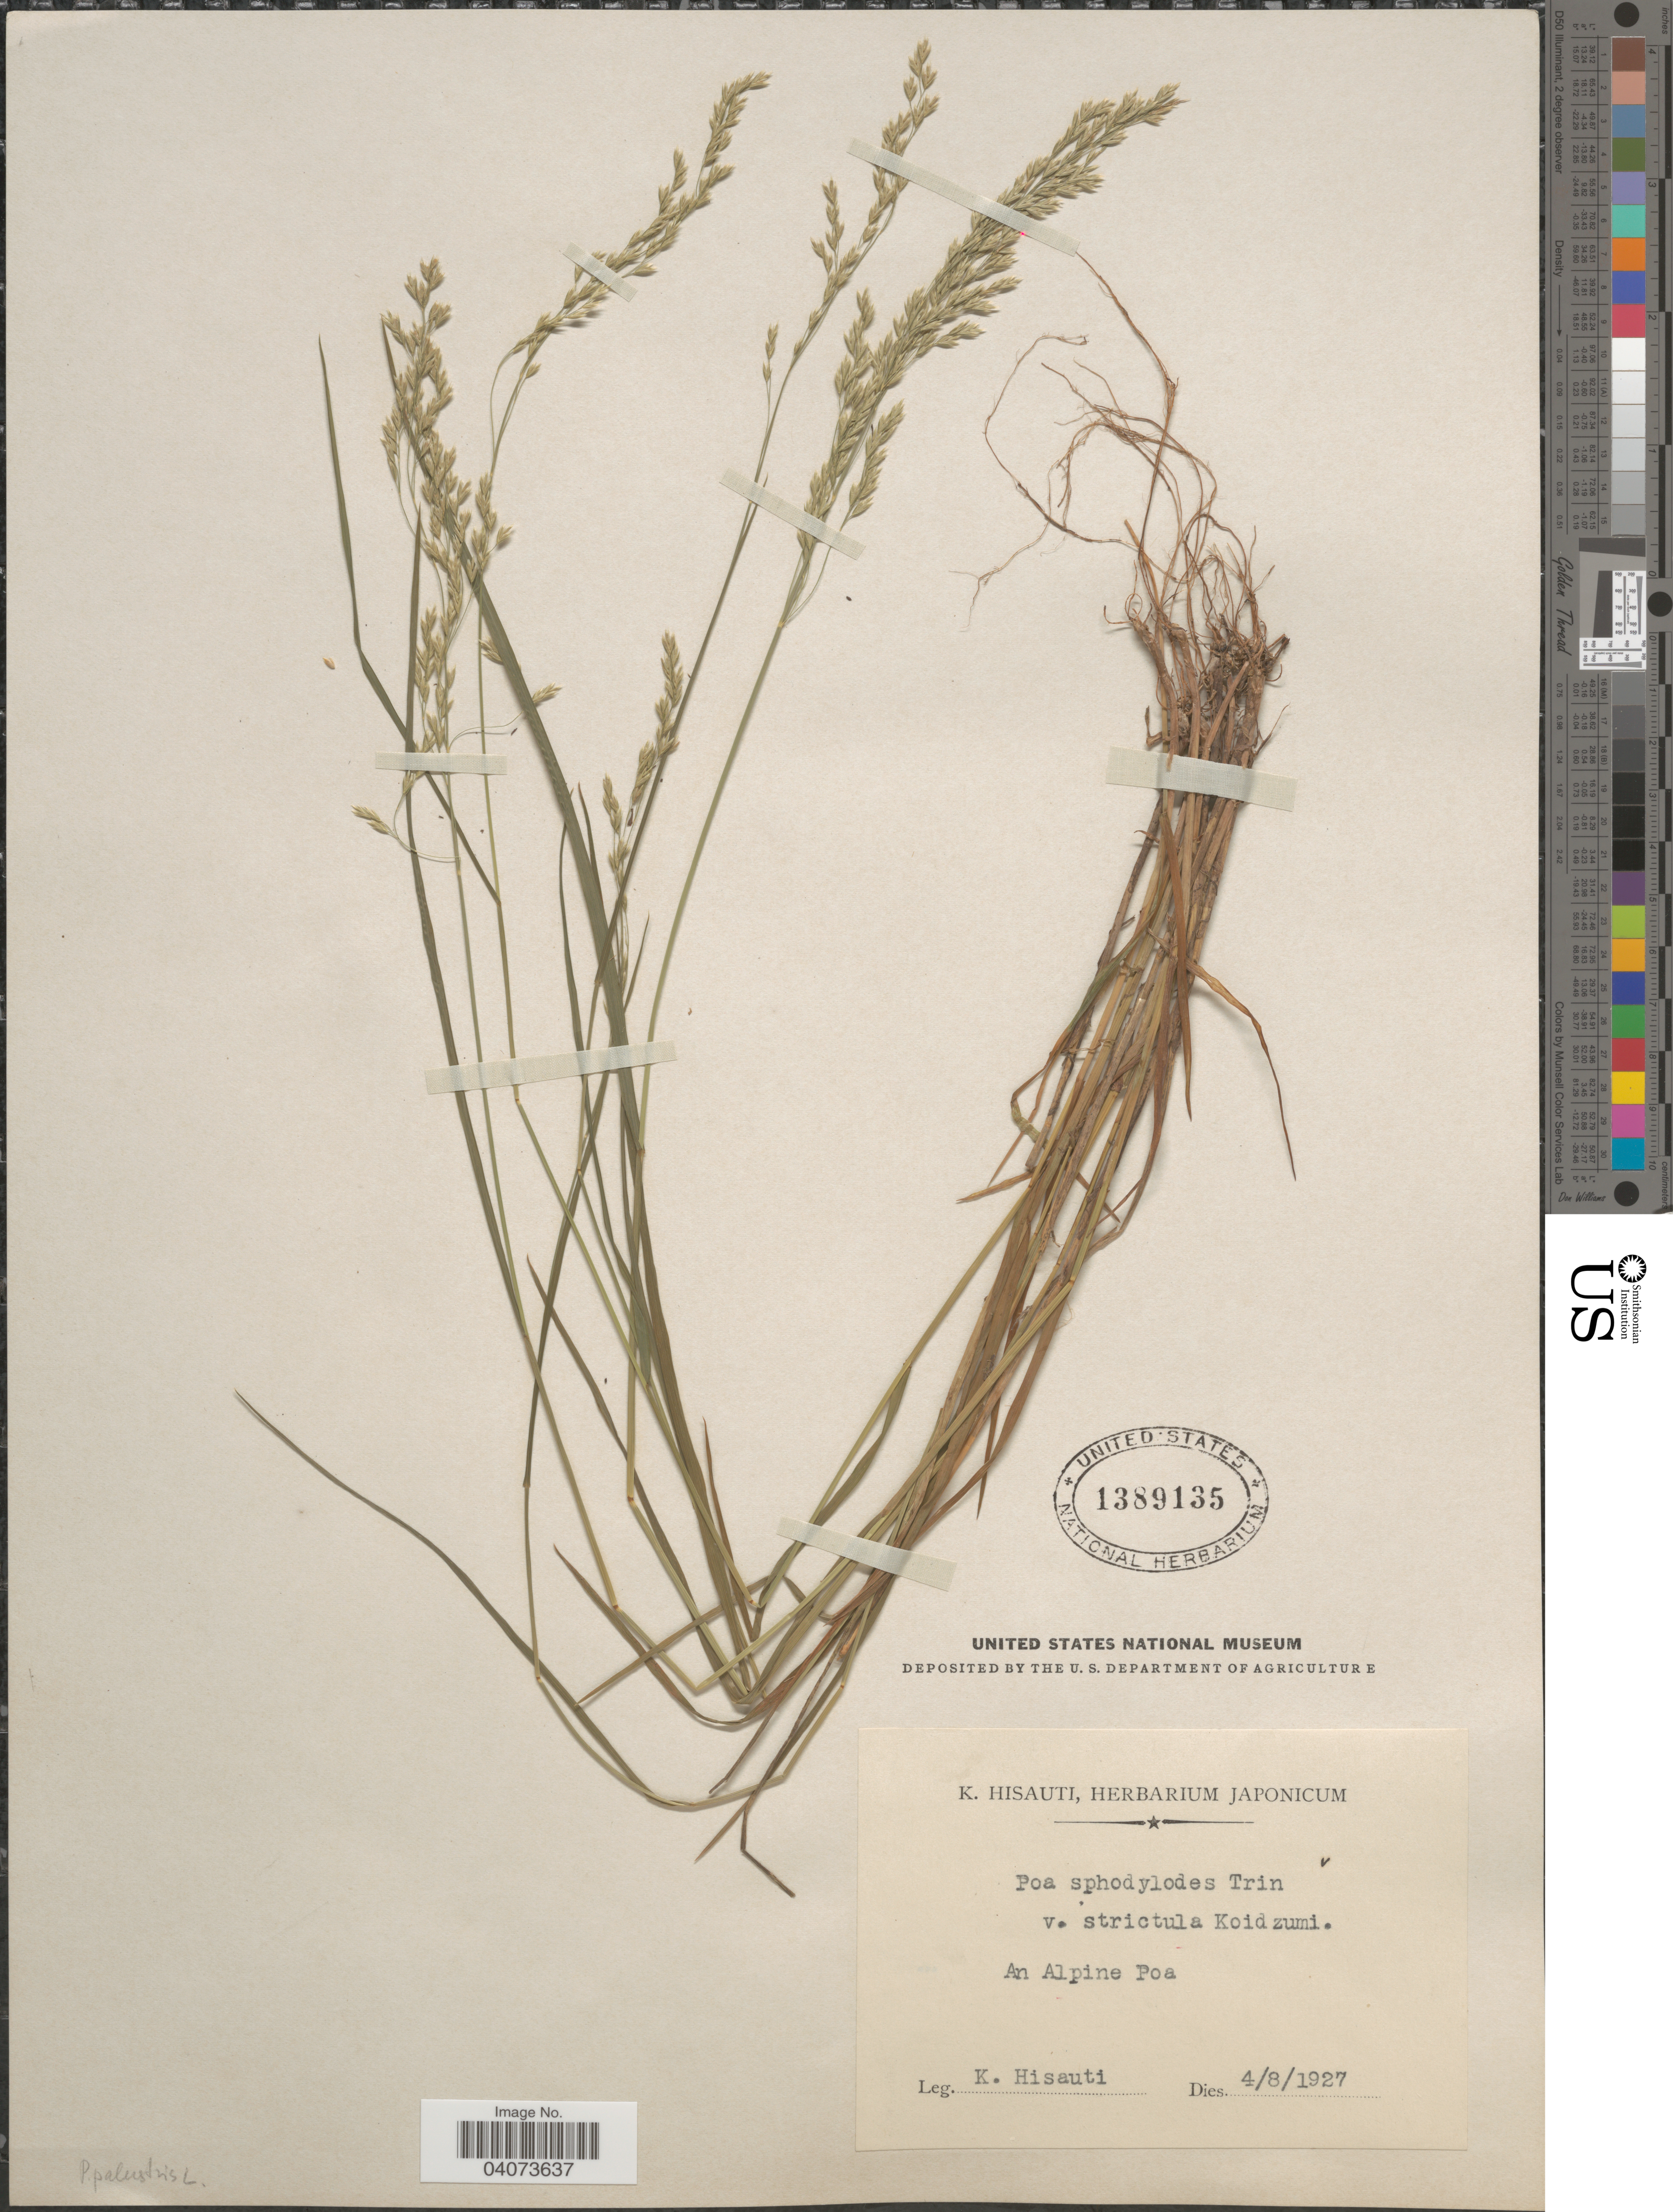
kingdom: Plantae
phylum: Tracheophyta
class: Liliopsida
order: Poales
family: Poaceae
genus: Poa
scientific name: Poa palustris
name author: L.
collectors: K. Hisauti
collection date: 1927-08-04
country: Japan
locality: An Alpine Poa.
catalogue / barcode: US 1389135